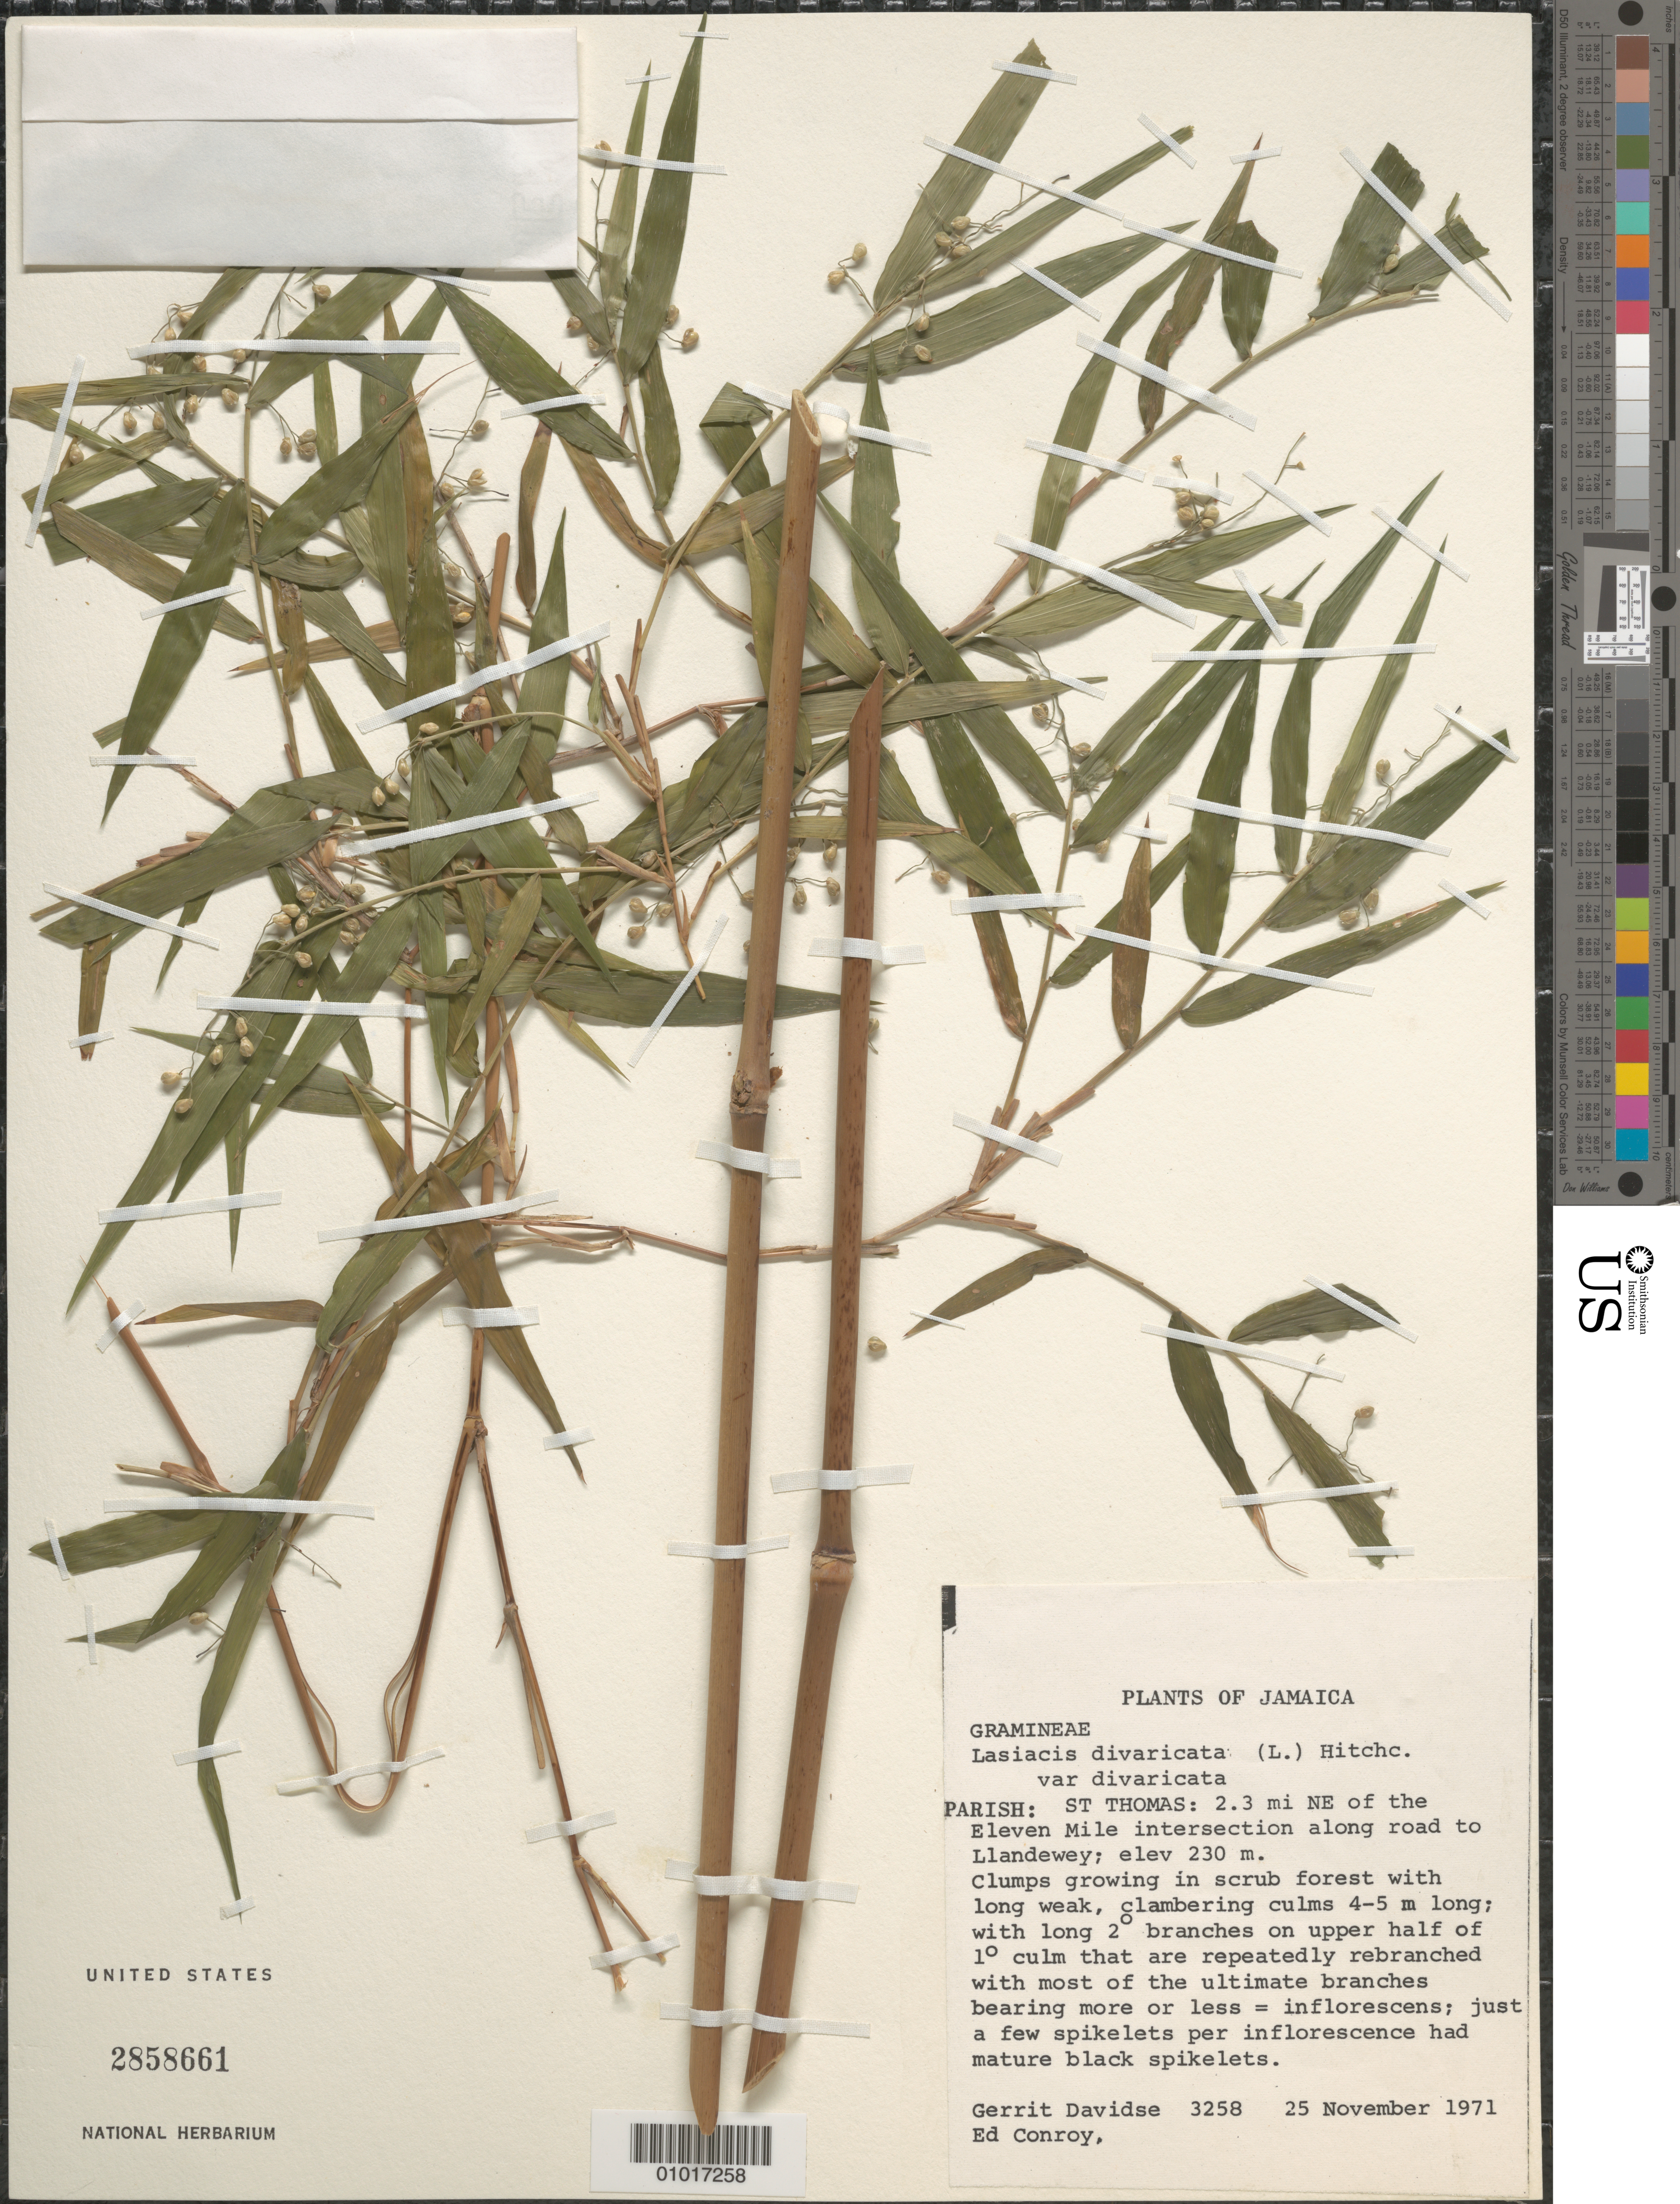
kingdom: Plantae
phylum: Tracheophyta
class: Liliopsida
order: Poales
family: Poaceae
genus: Lasiacis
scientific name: Lasiacis divaricata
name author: (L.) Hitchc.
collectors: G. Davidse & E. Conroy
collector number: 3258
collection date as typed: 25 Nov 1971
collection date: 1971-11-25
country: Jamaica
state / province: Saint Thomas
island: Jamaica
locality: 2.3 miles northeast of the Eleven Mile intersection along road to Llandeway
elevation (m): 230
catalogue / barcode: US 2858661